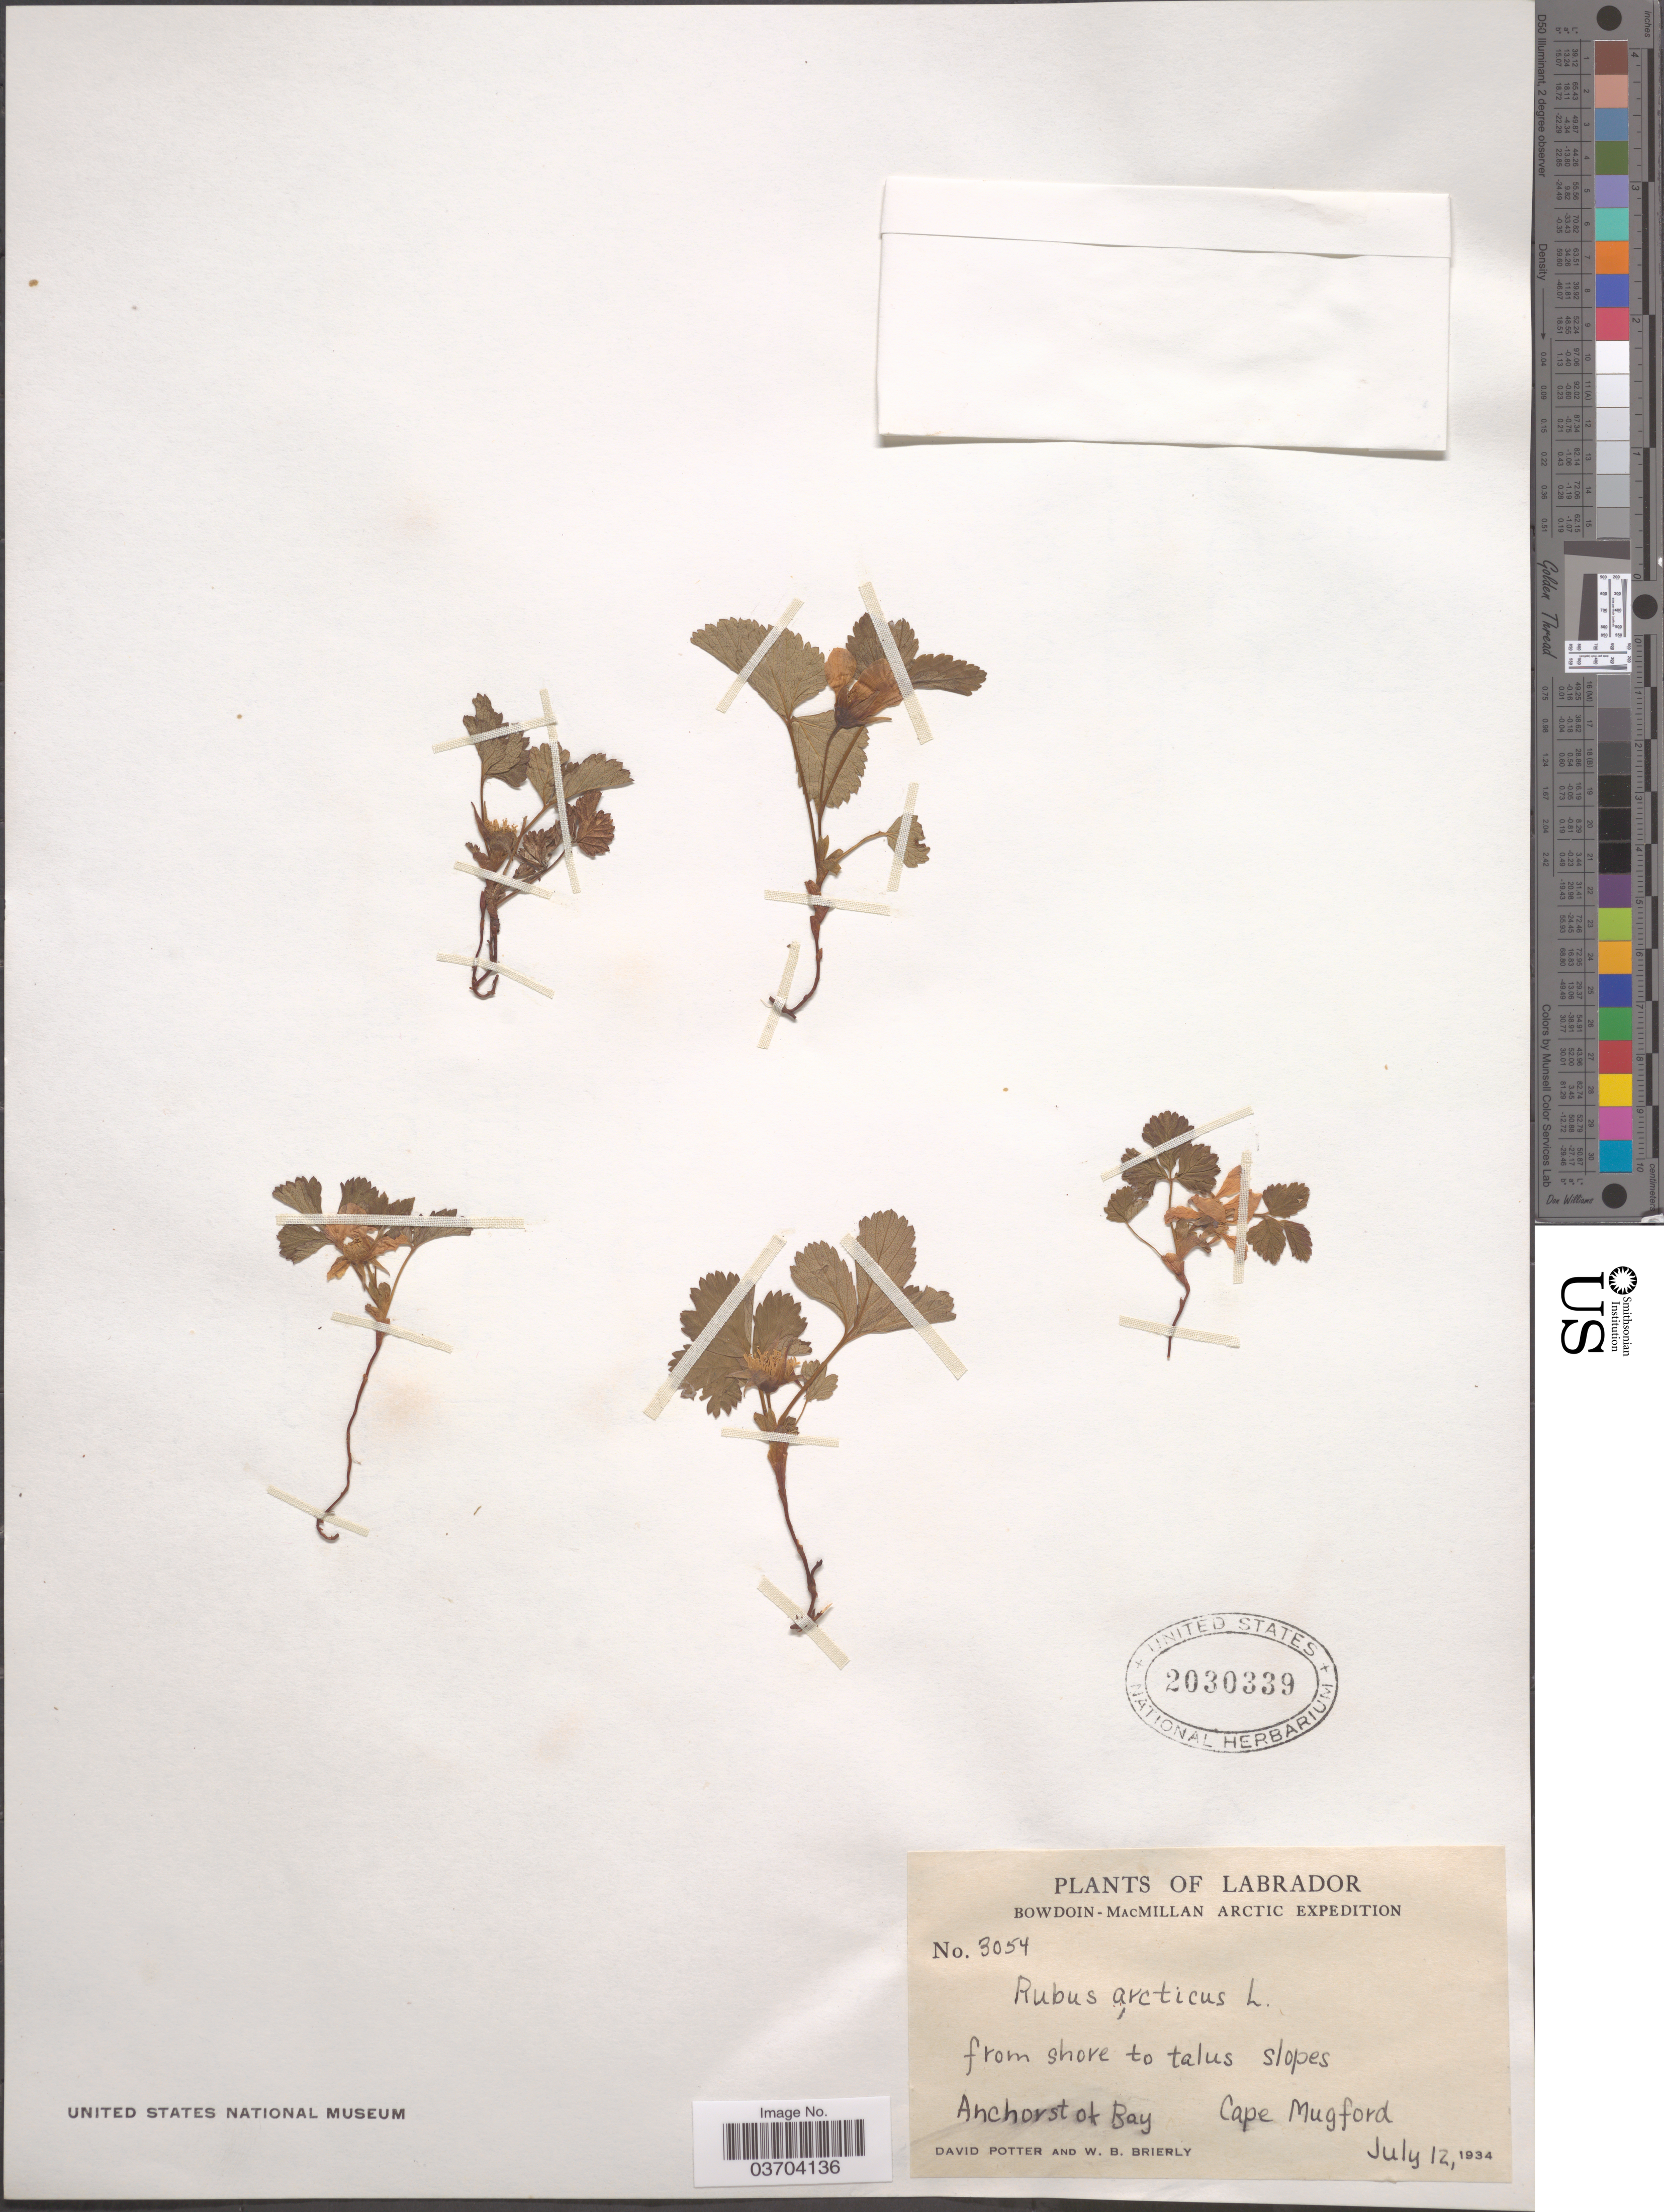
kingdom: Plantae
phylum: Tracheophyta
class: Magnoliopsida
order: Rosales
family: Rosaceae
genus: Rubus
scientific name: Rubus arcticus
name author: L.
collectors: D. Potter & W. Brierly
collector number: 3054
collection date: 1934-07-12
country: Canada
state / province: Newfoundland and Labrador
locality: Labrador. Anchorst of Bay. Cape Mugford.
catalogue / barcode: US 2030339